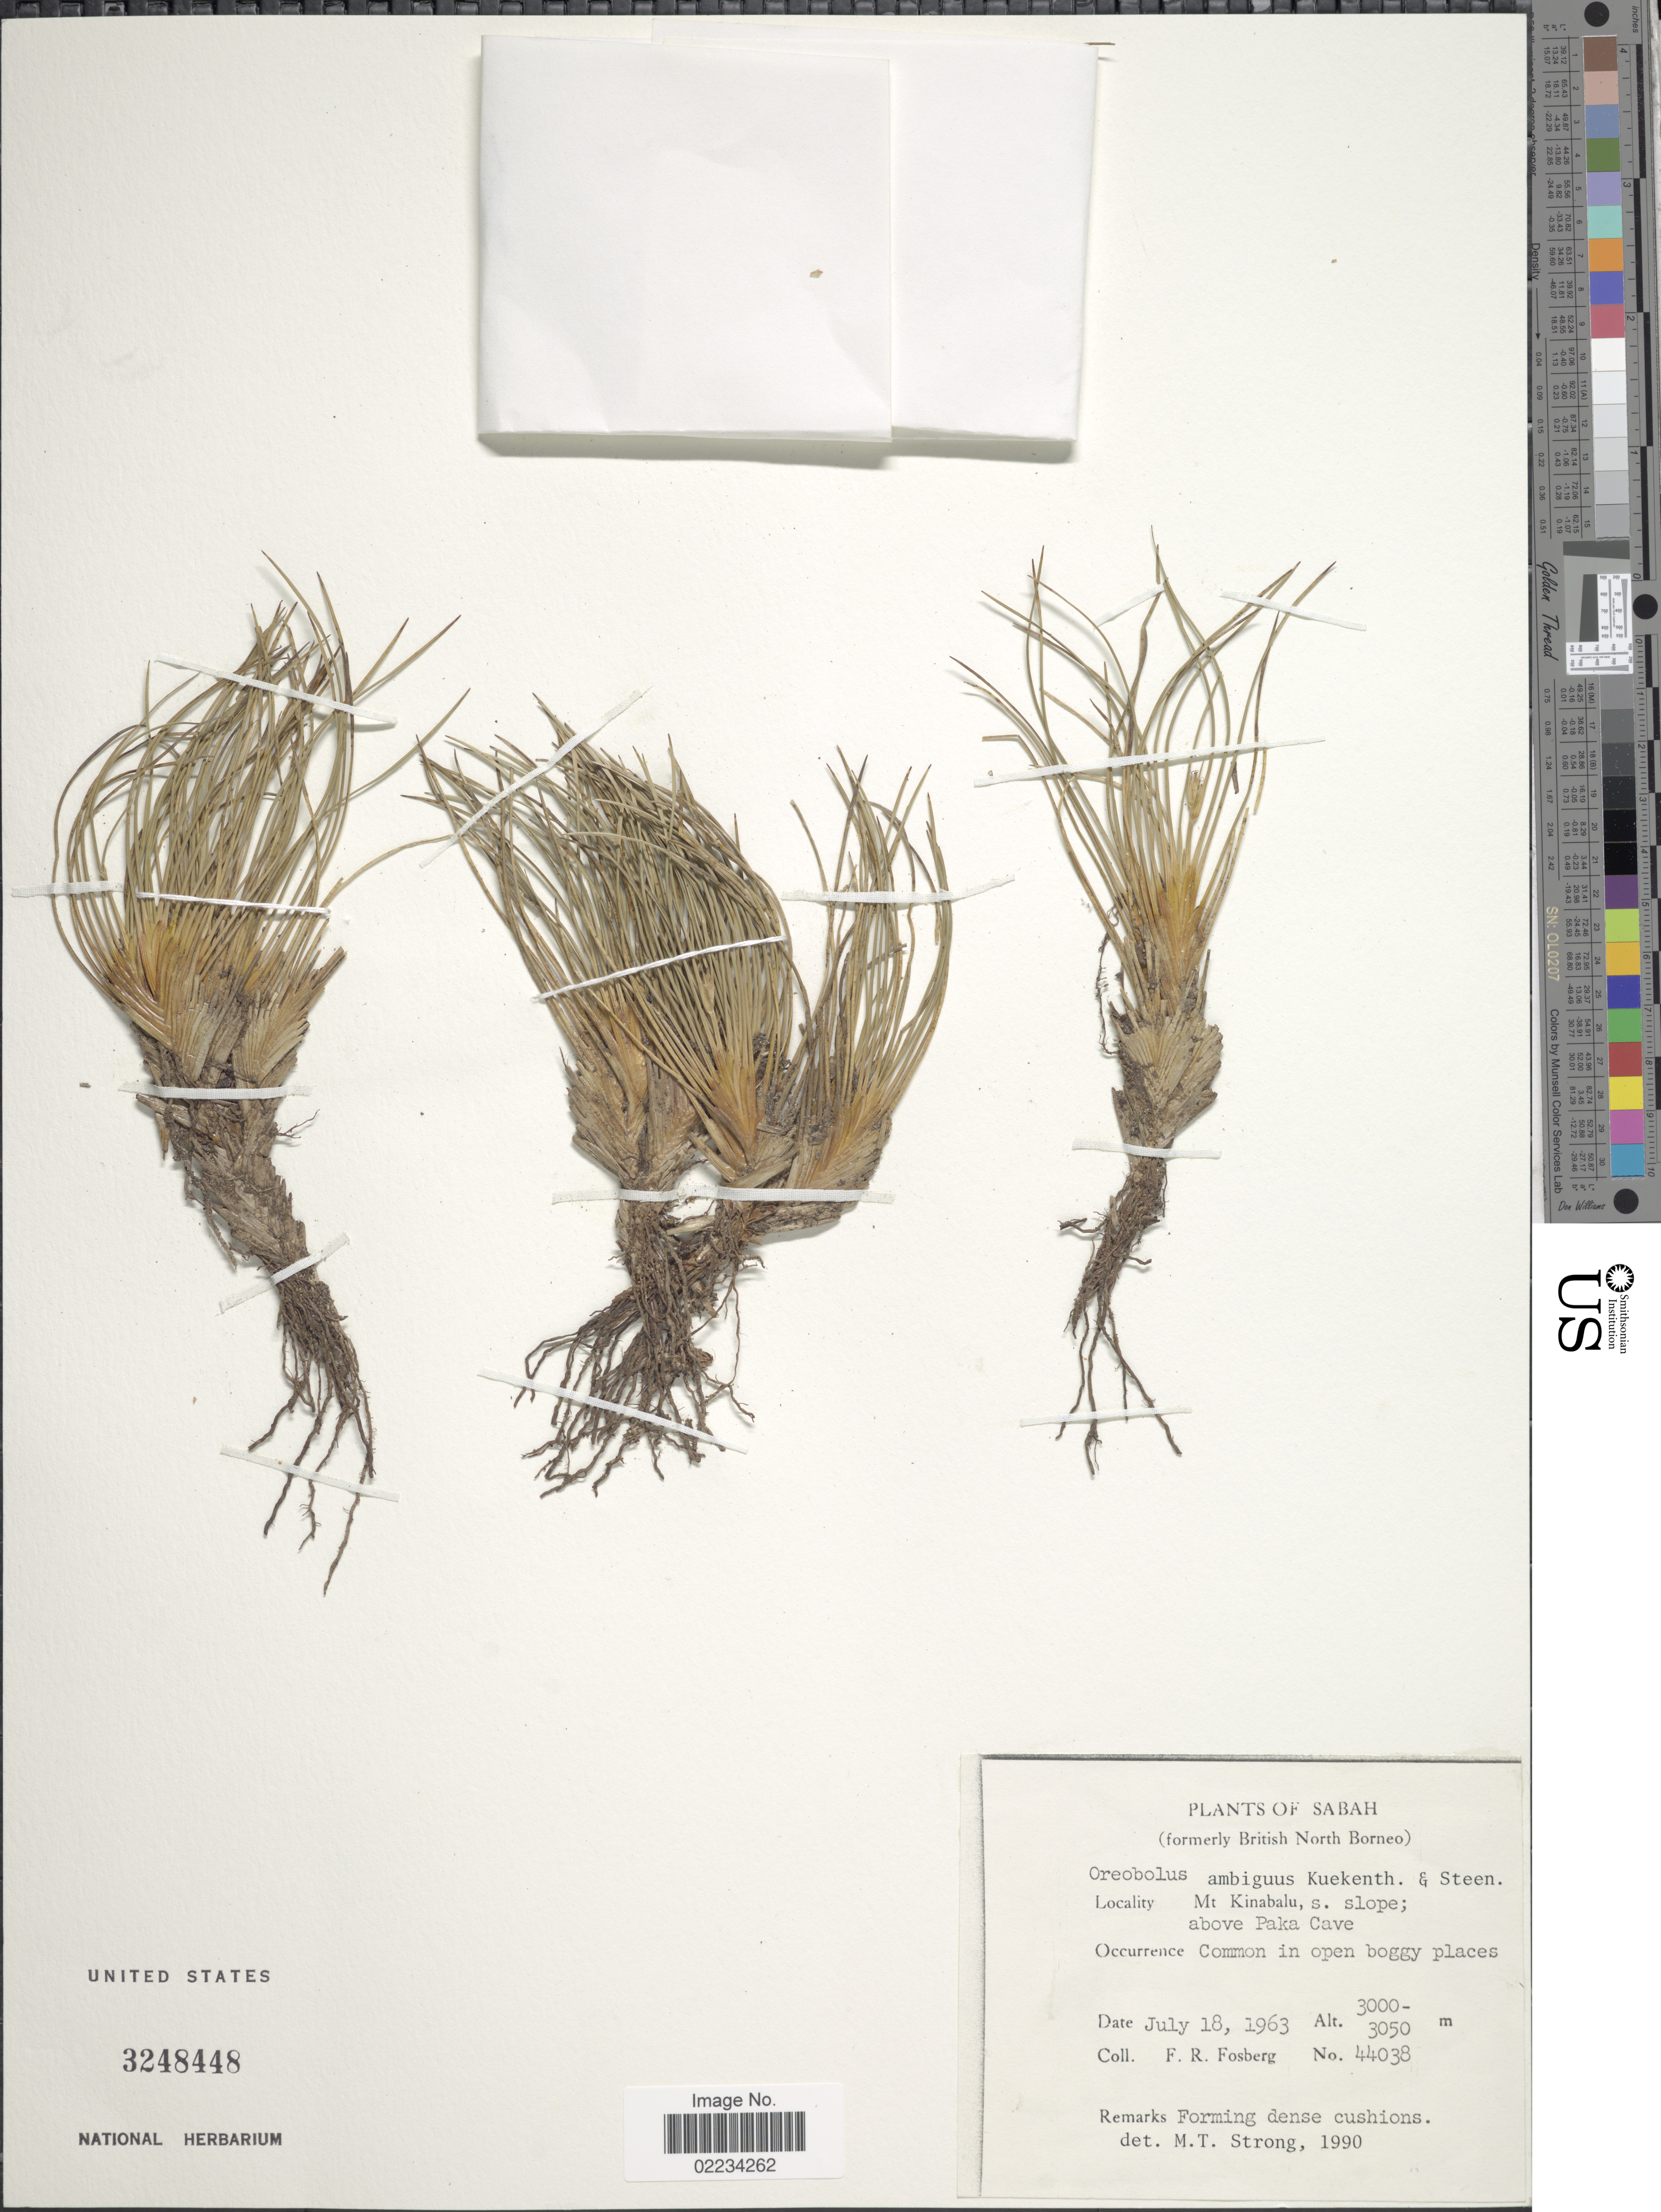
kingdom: Plantae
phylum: Tracheophyta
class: Liliopsida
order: Poales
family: Cyperaceae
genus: Oreobolus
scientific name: Oreobolus ambiguus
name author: Kük. & Steenis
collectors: F. R. Fosberg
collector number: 44038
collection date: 1963-07-18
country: Malaysia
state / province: Sabah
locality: Sabah (formerly British North Borneo) Mt Kinabalu, s.slope; above Paka Cave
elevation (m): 3000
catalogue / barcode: US 3248448